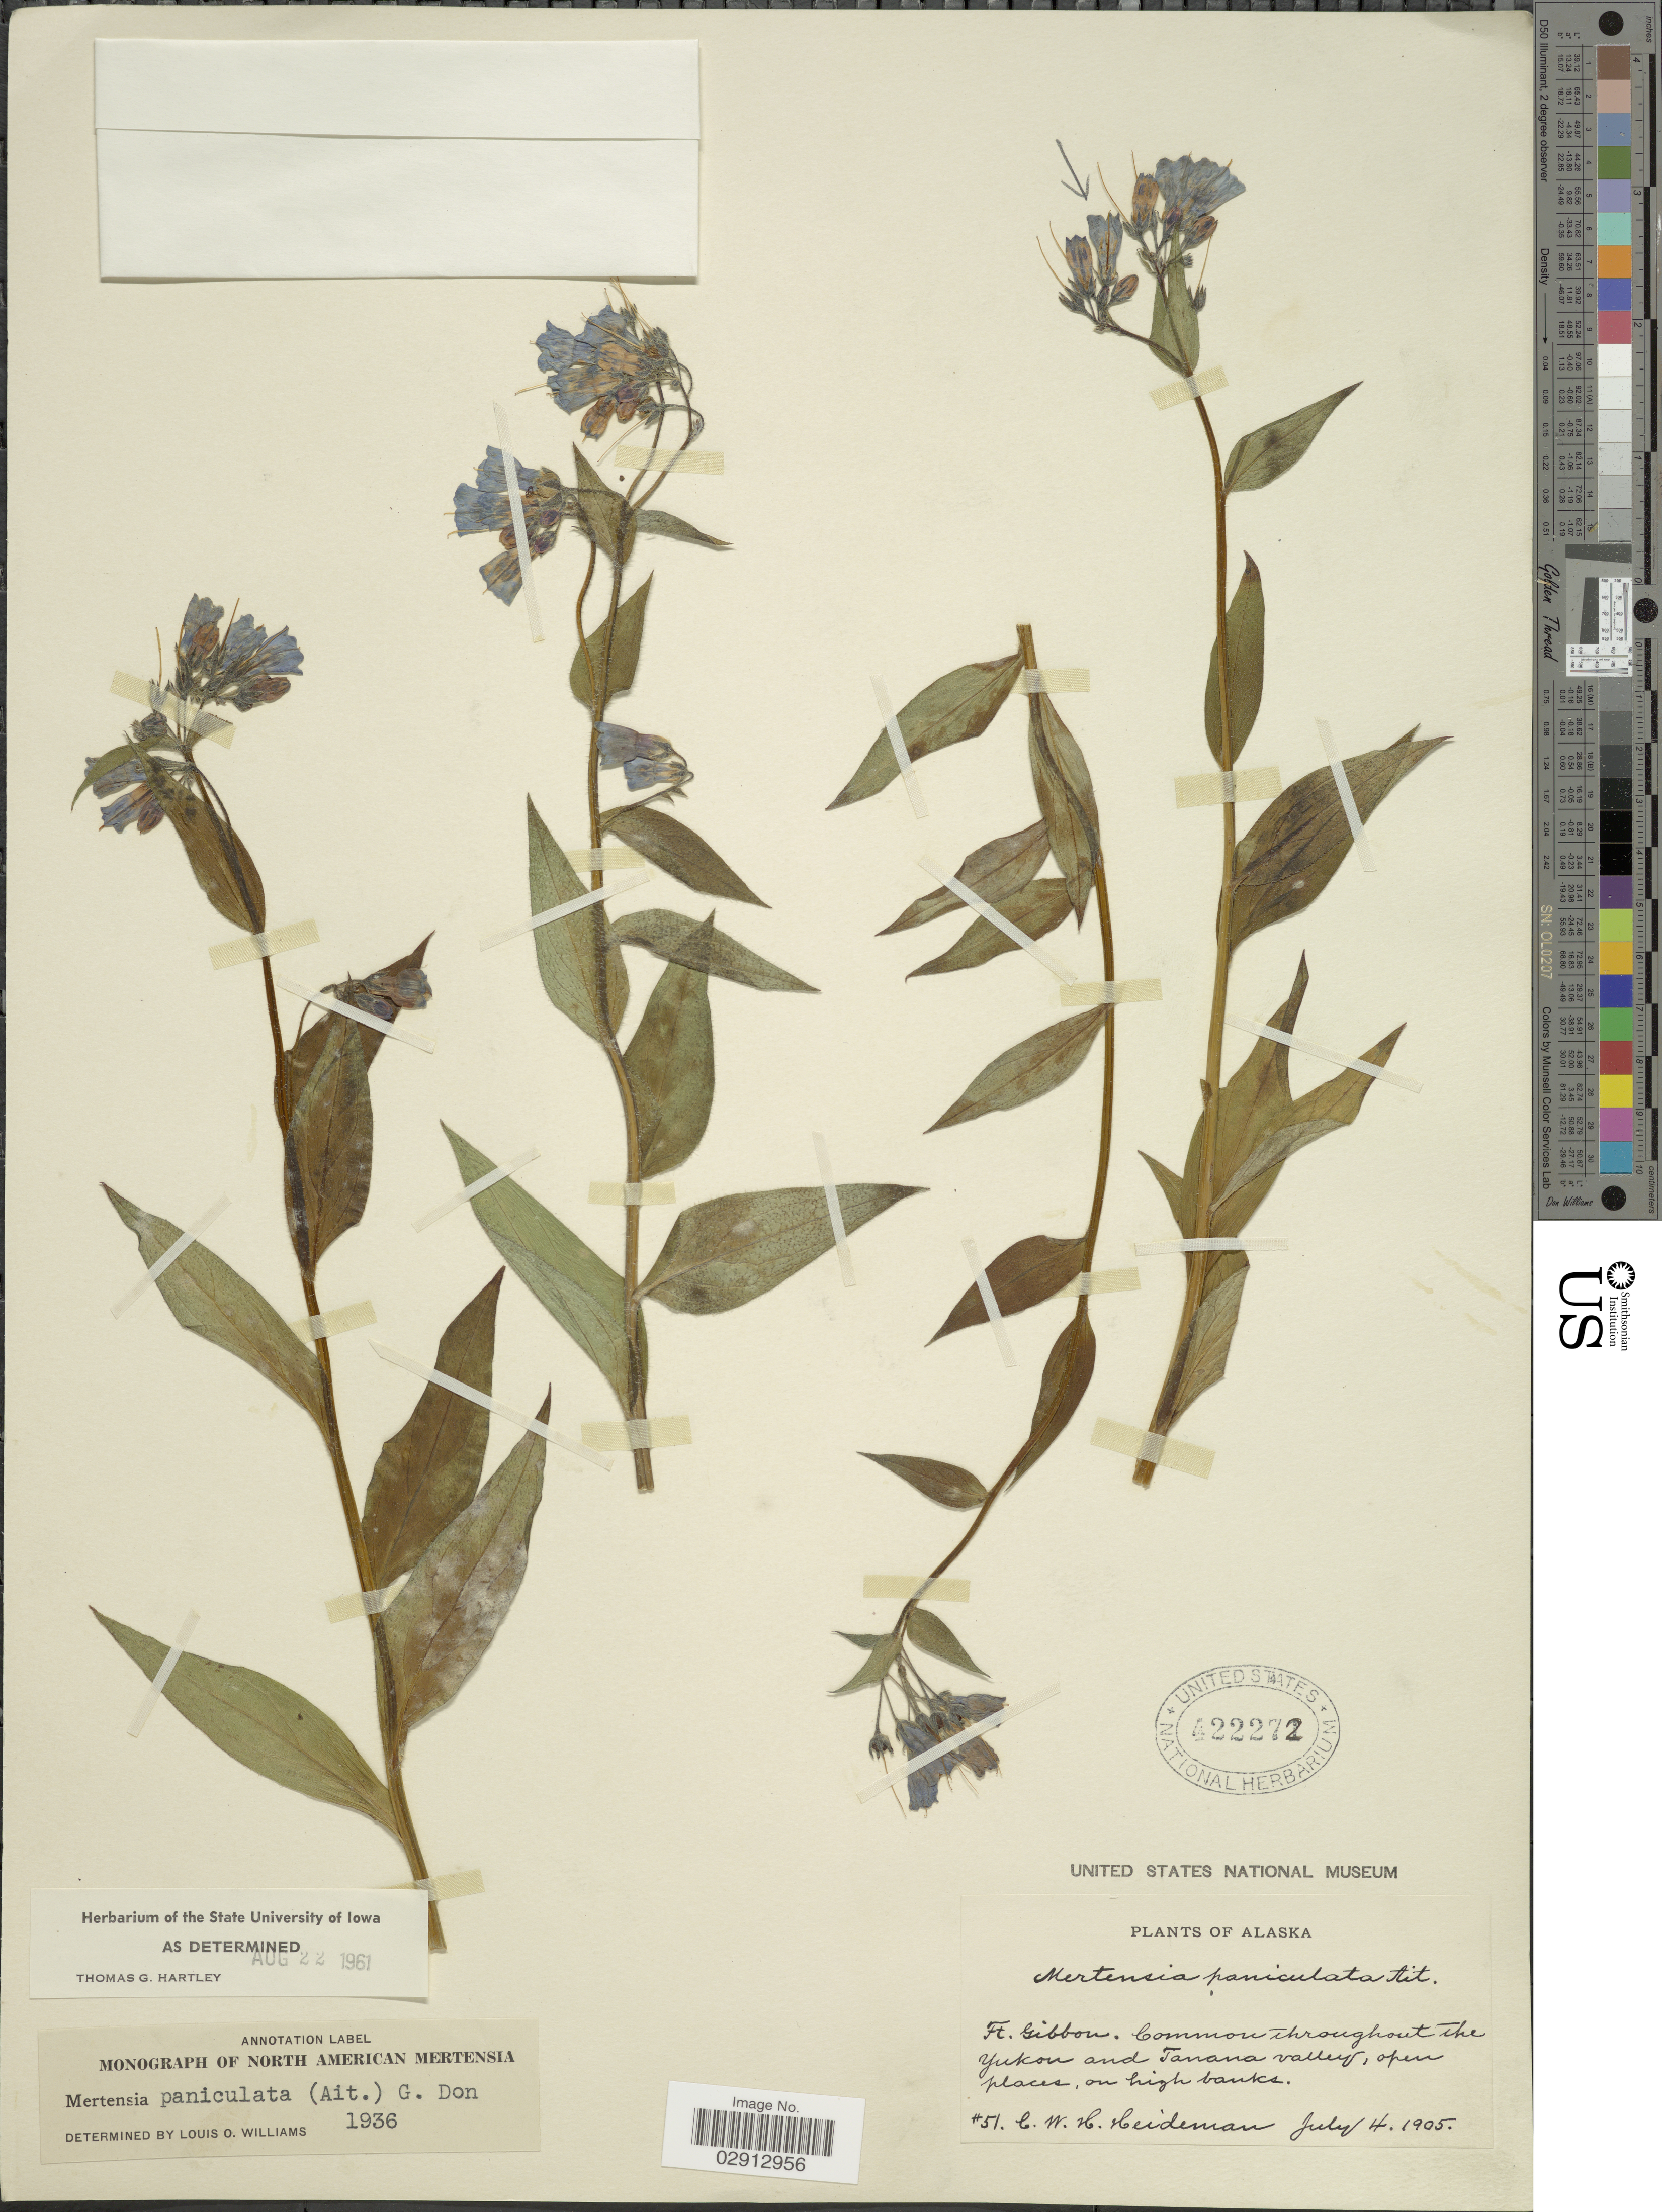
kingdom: Plantae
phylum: Tracheophyta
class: Magnoliopsida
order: Boraginales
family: Boraginaceae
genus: Mertensia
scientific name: Mertensia paniculata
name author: (Aiton) G. Don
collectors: C. Heideman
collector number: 51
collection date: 1905-07-04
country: United States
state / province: Alaska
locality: Ft. Gibbon. Common throughout the Yukon and Tanana valley.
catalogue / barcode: US 422272